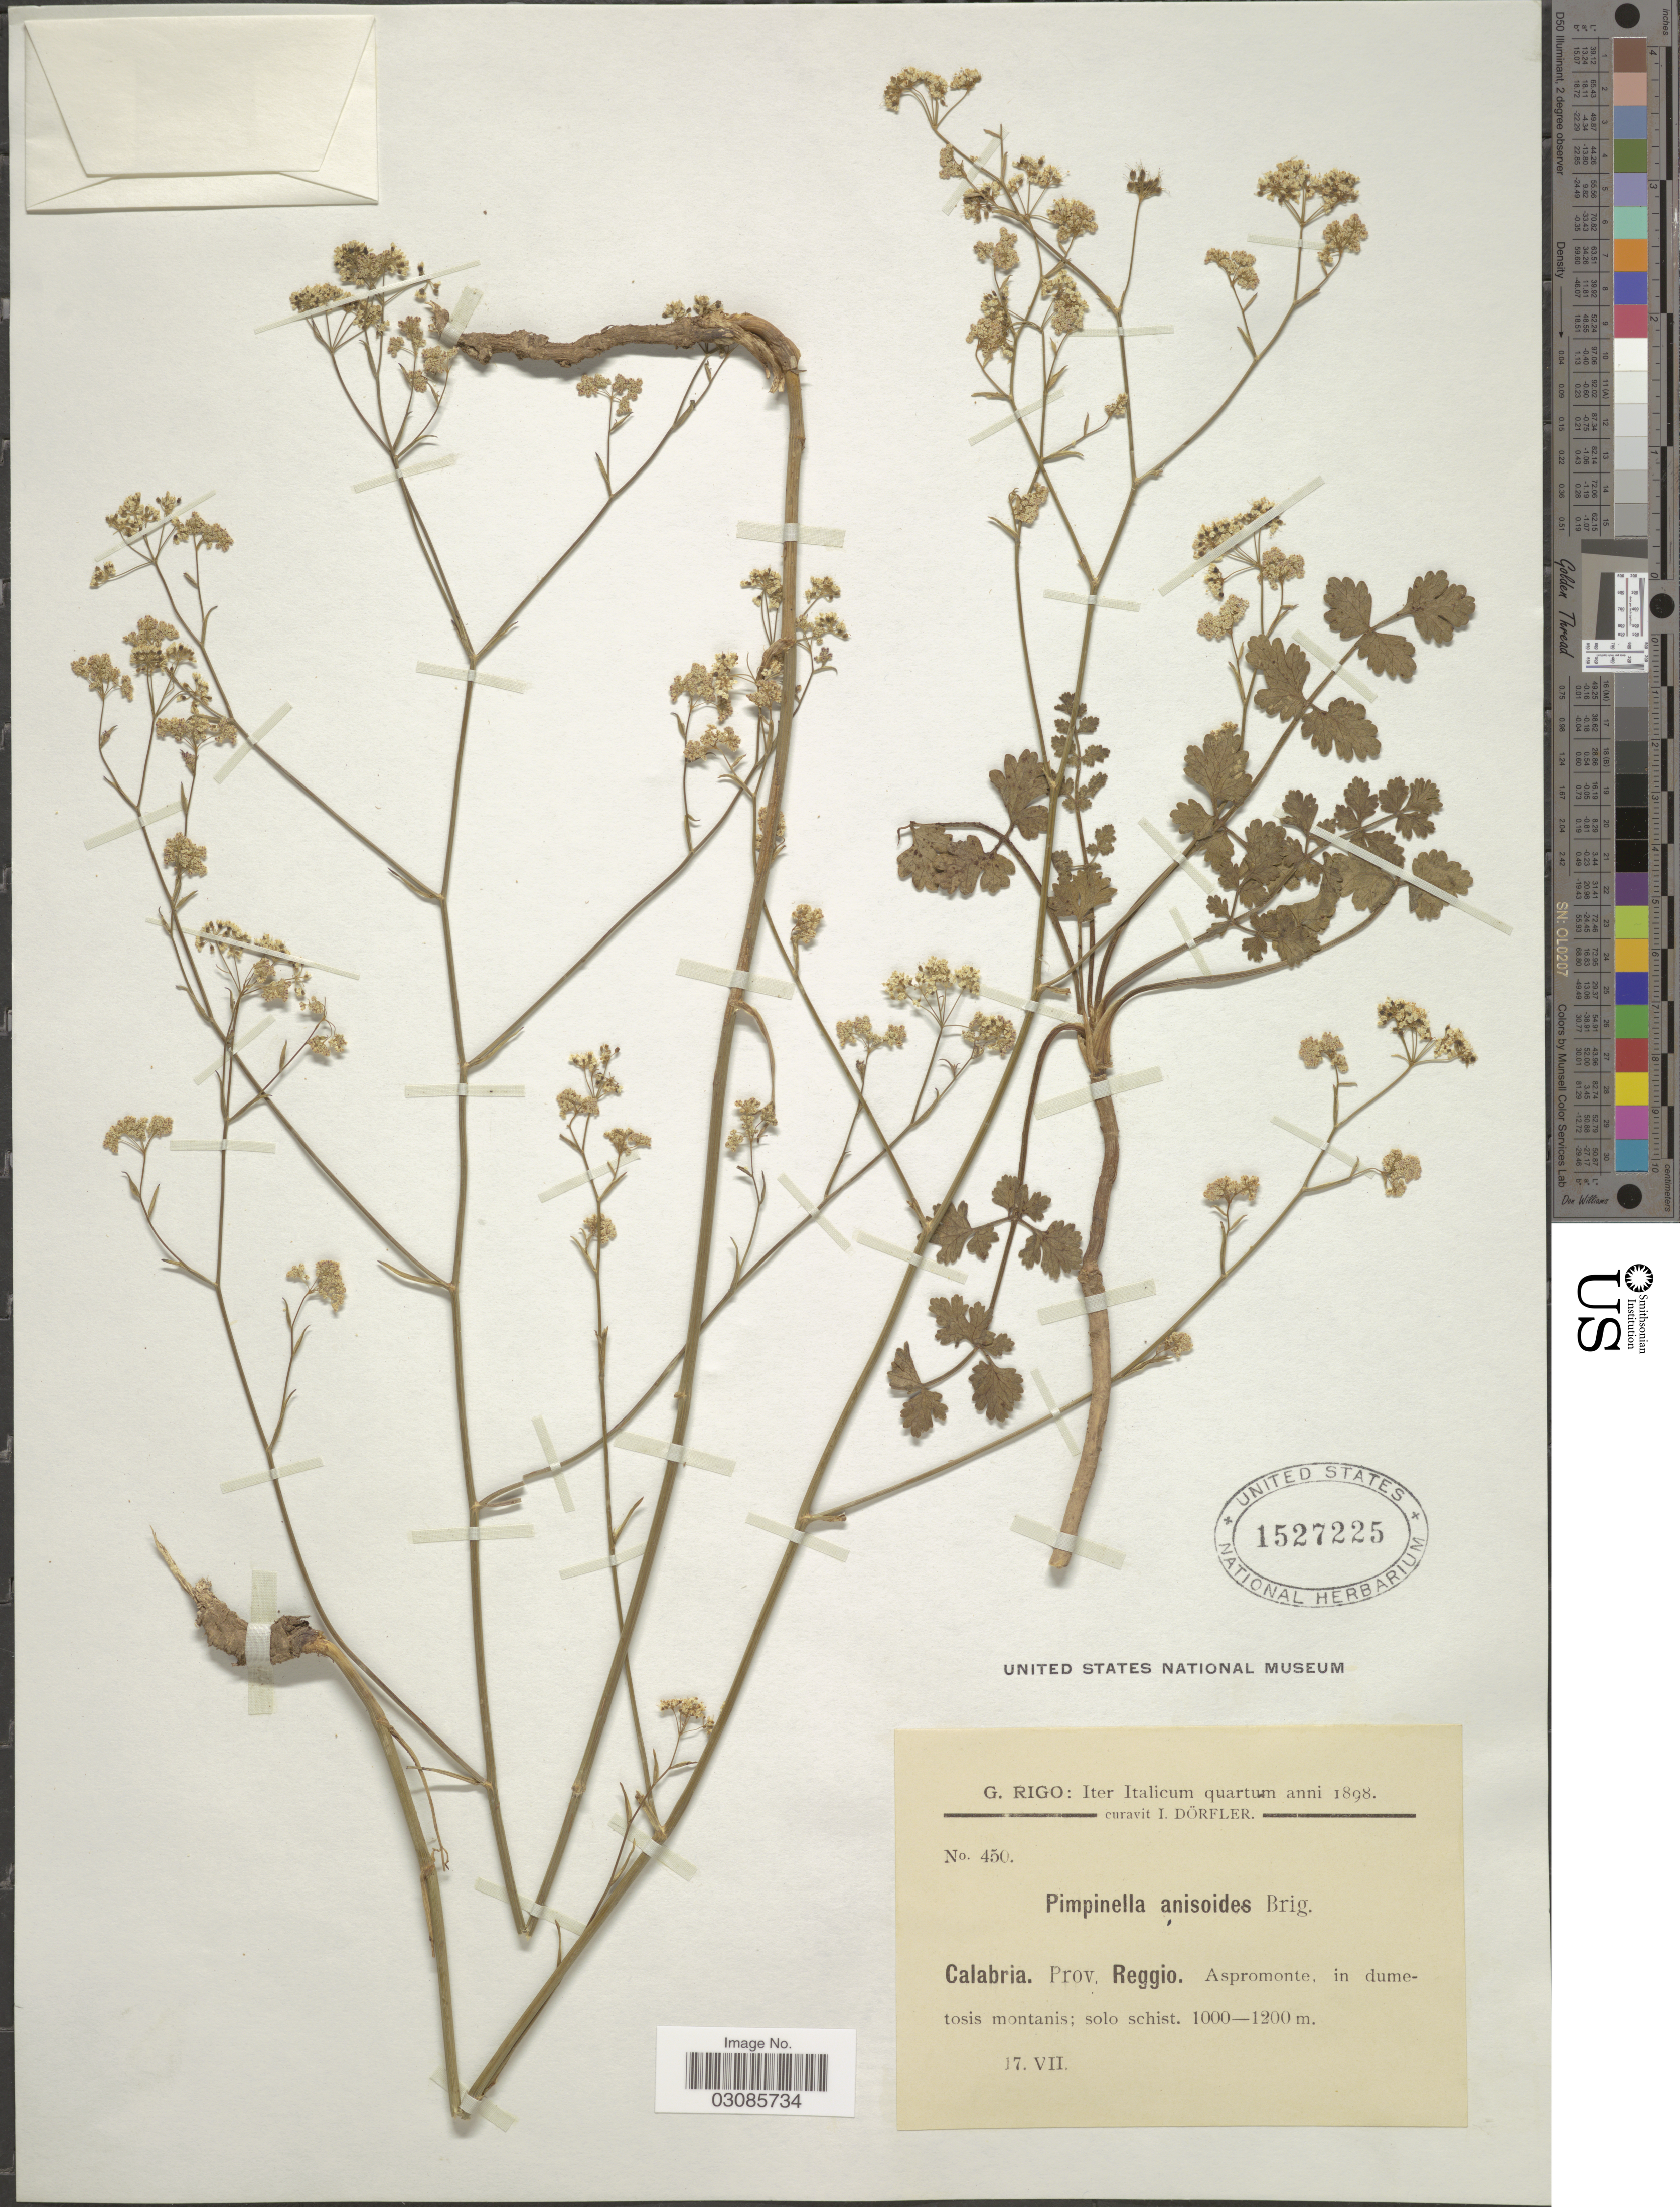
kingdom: Plantae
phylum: Tracheophyta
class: Magnoliopsida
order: Apiales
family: Apiaceae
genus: Pimpinella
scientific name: Pimpinella anisoides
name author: V. Brig.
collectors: G. Rigo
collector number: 450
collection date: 1898-07-17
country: Italy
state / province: Calabria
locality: Prov. Reggio. Aspromonte, in dumetosis montanis.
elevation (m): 1000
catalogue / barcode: US 1527225